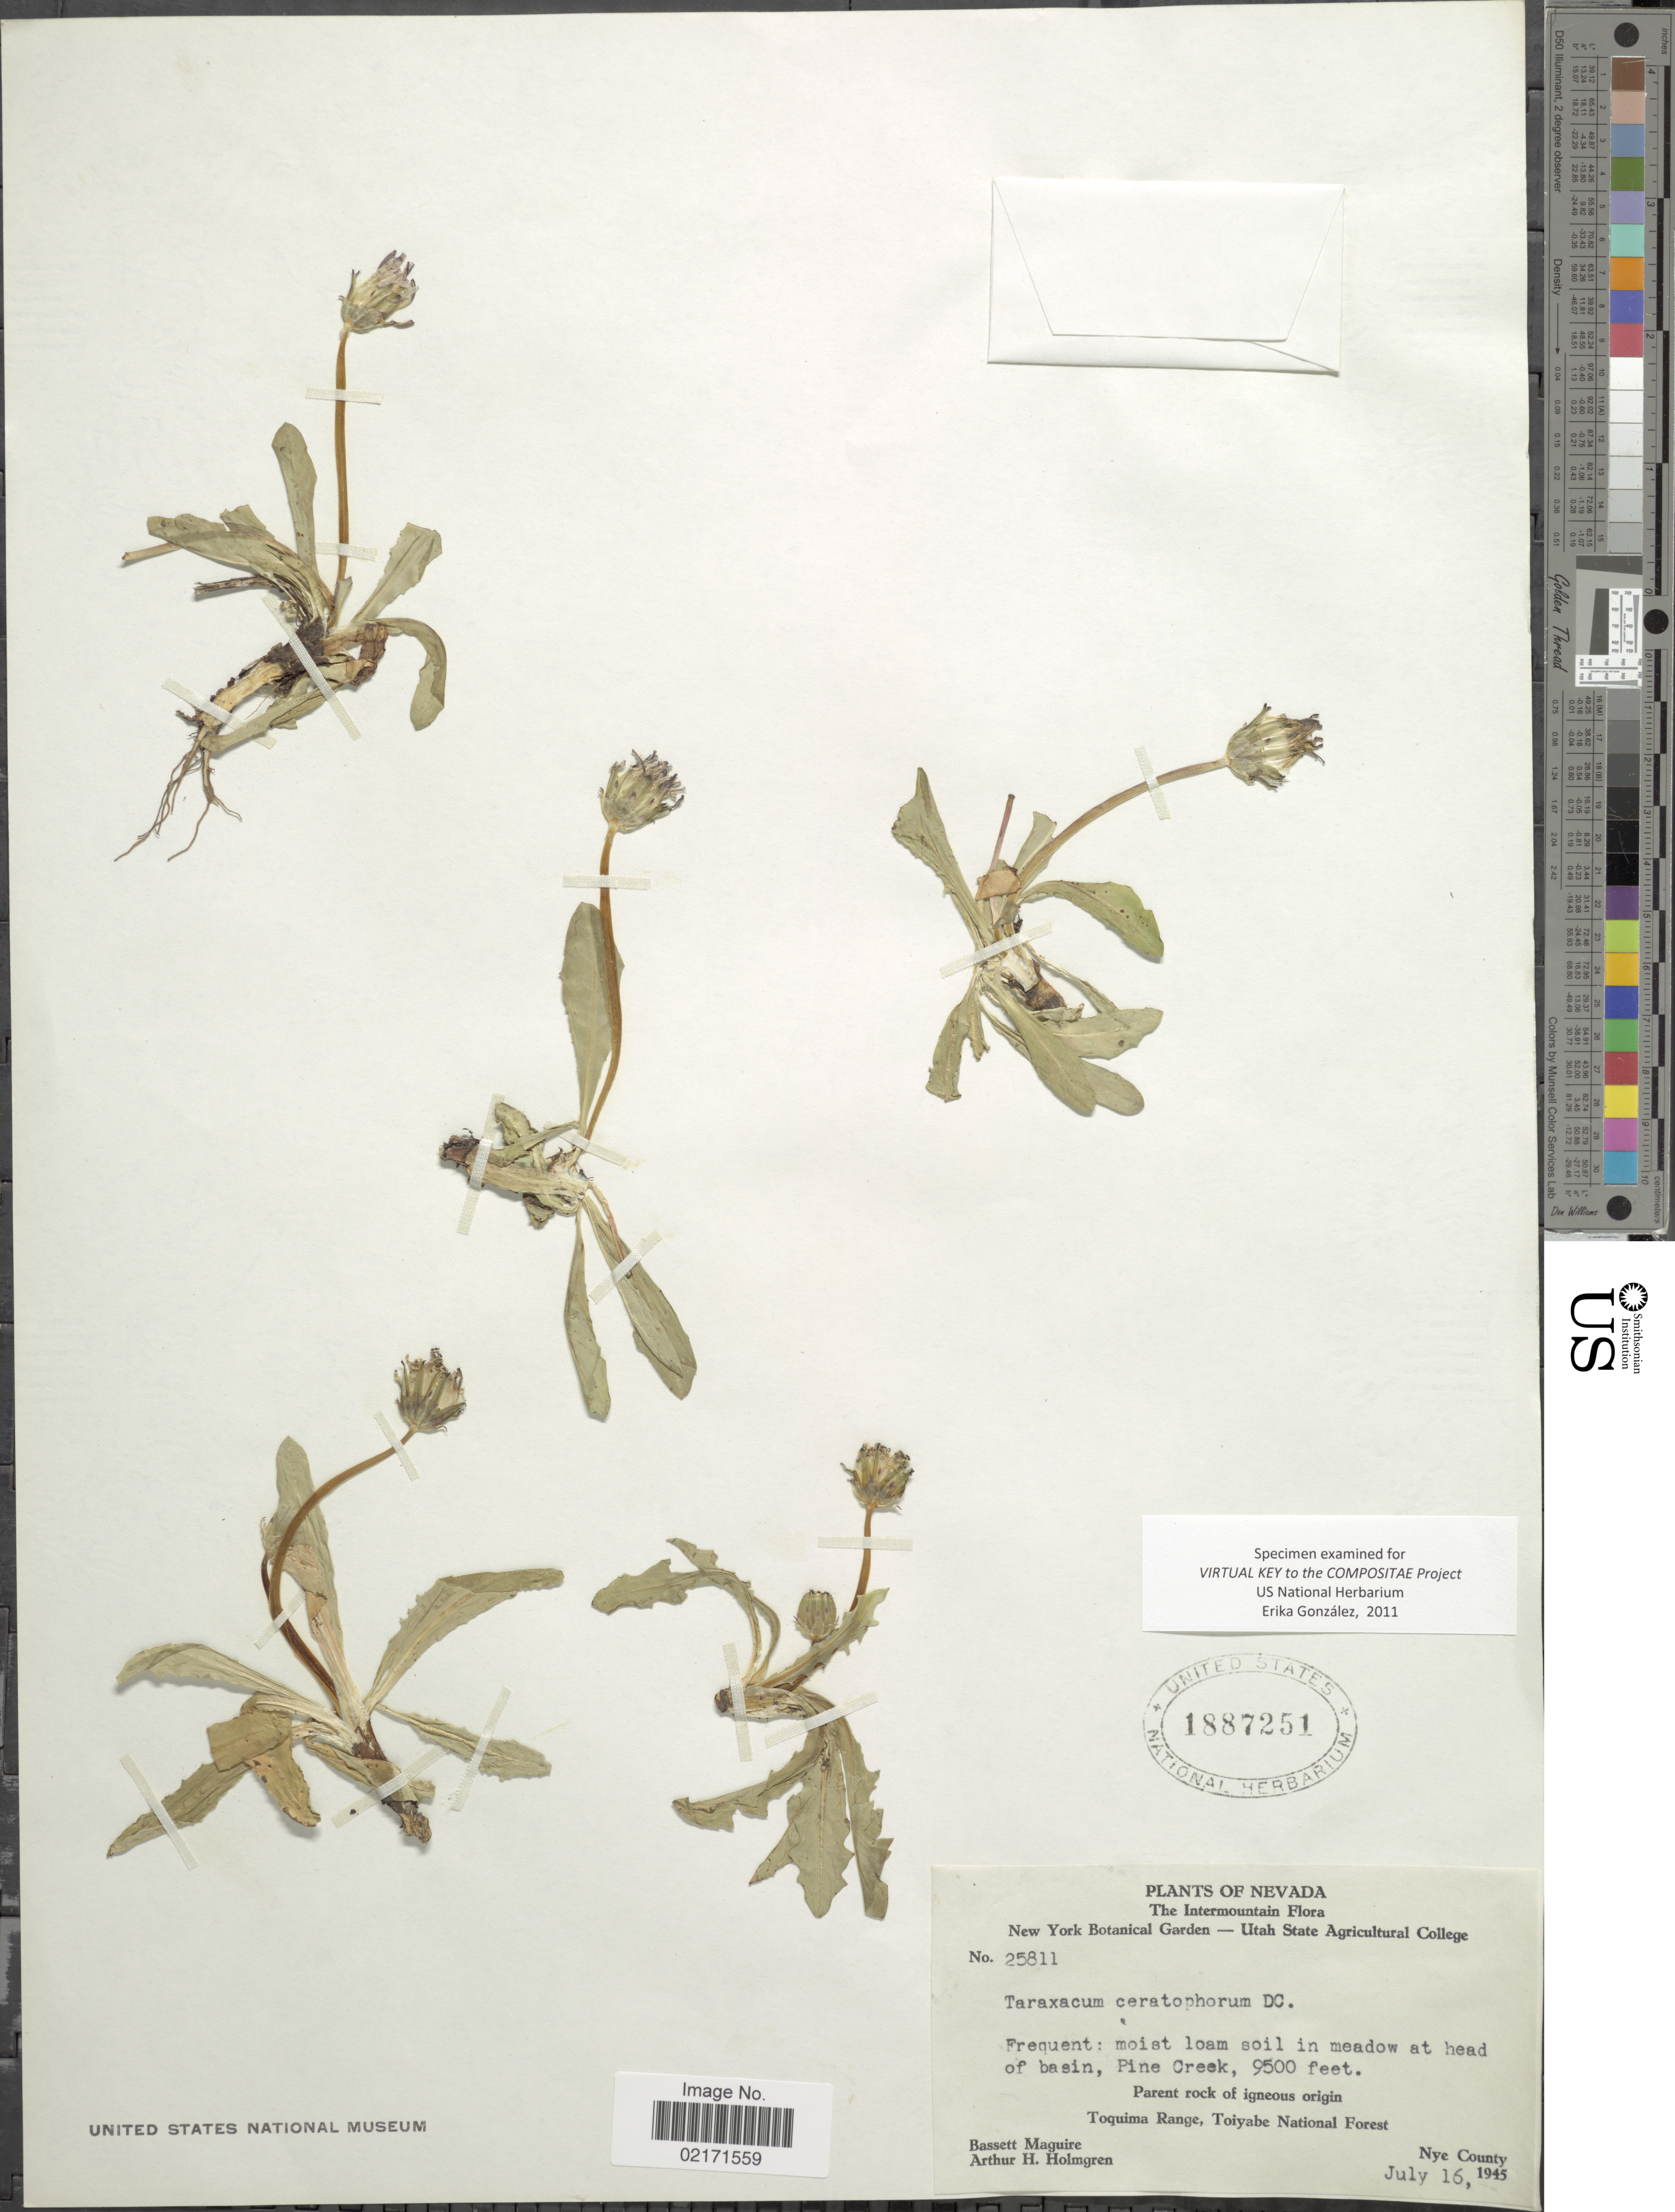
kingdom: Plantae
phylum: Tracheophyta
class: Magnoliopsida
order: Asterales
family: Asteraceae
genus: Taraxacum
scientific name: Taraxacum ceratophorum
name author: (Ledeb.) DC.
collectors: B. Maguire & A. H. Holmgren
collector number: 25811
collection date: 1945-06-16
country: United States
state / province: Nevada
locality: The Intermountain, Pine Creek, Toquima Range, Toiyabe National Forest, Nye County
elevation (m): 2896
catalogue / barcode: US 1887251